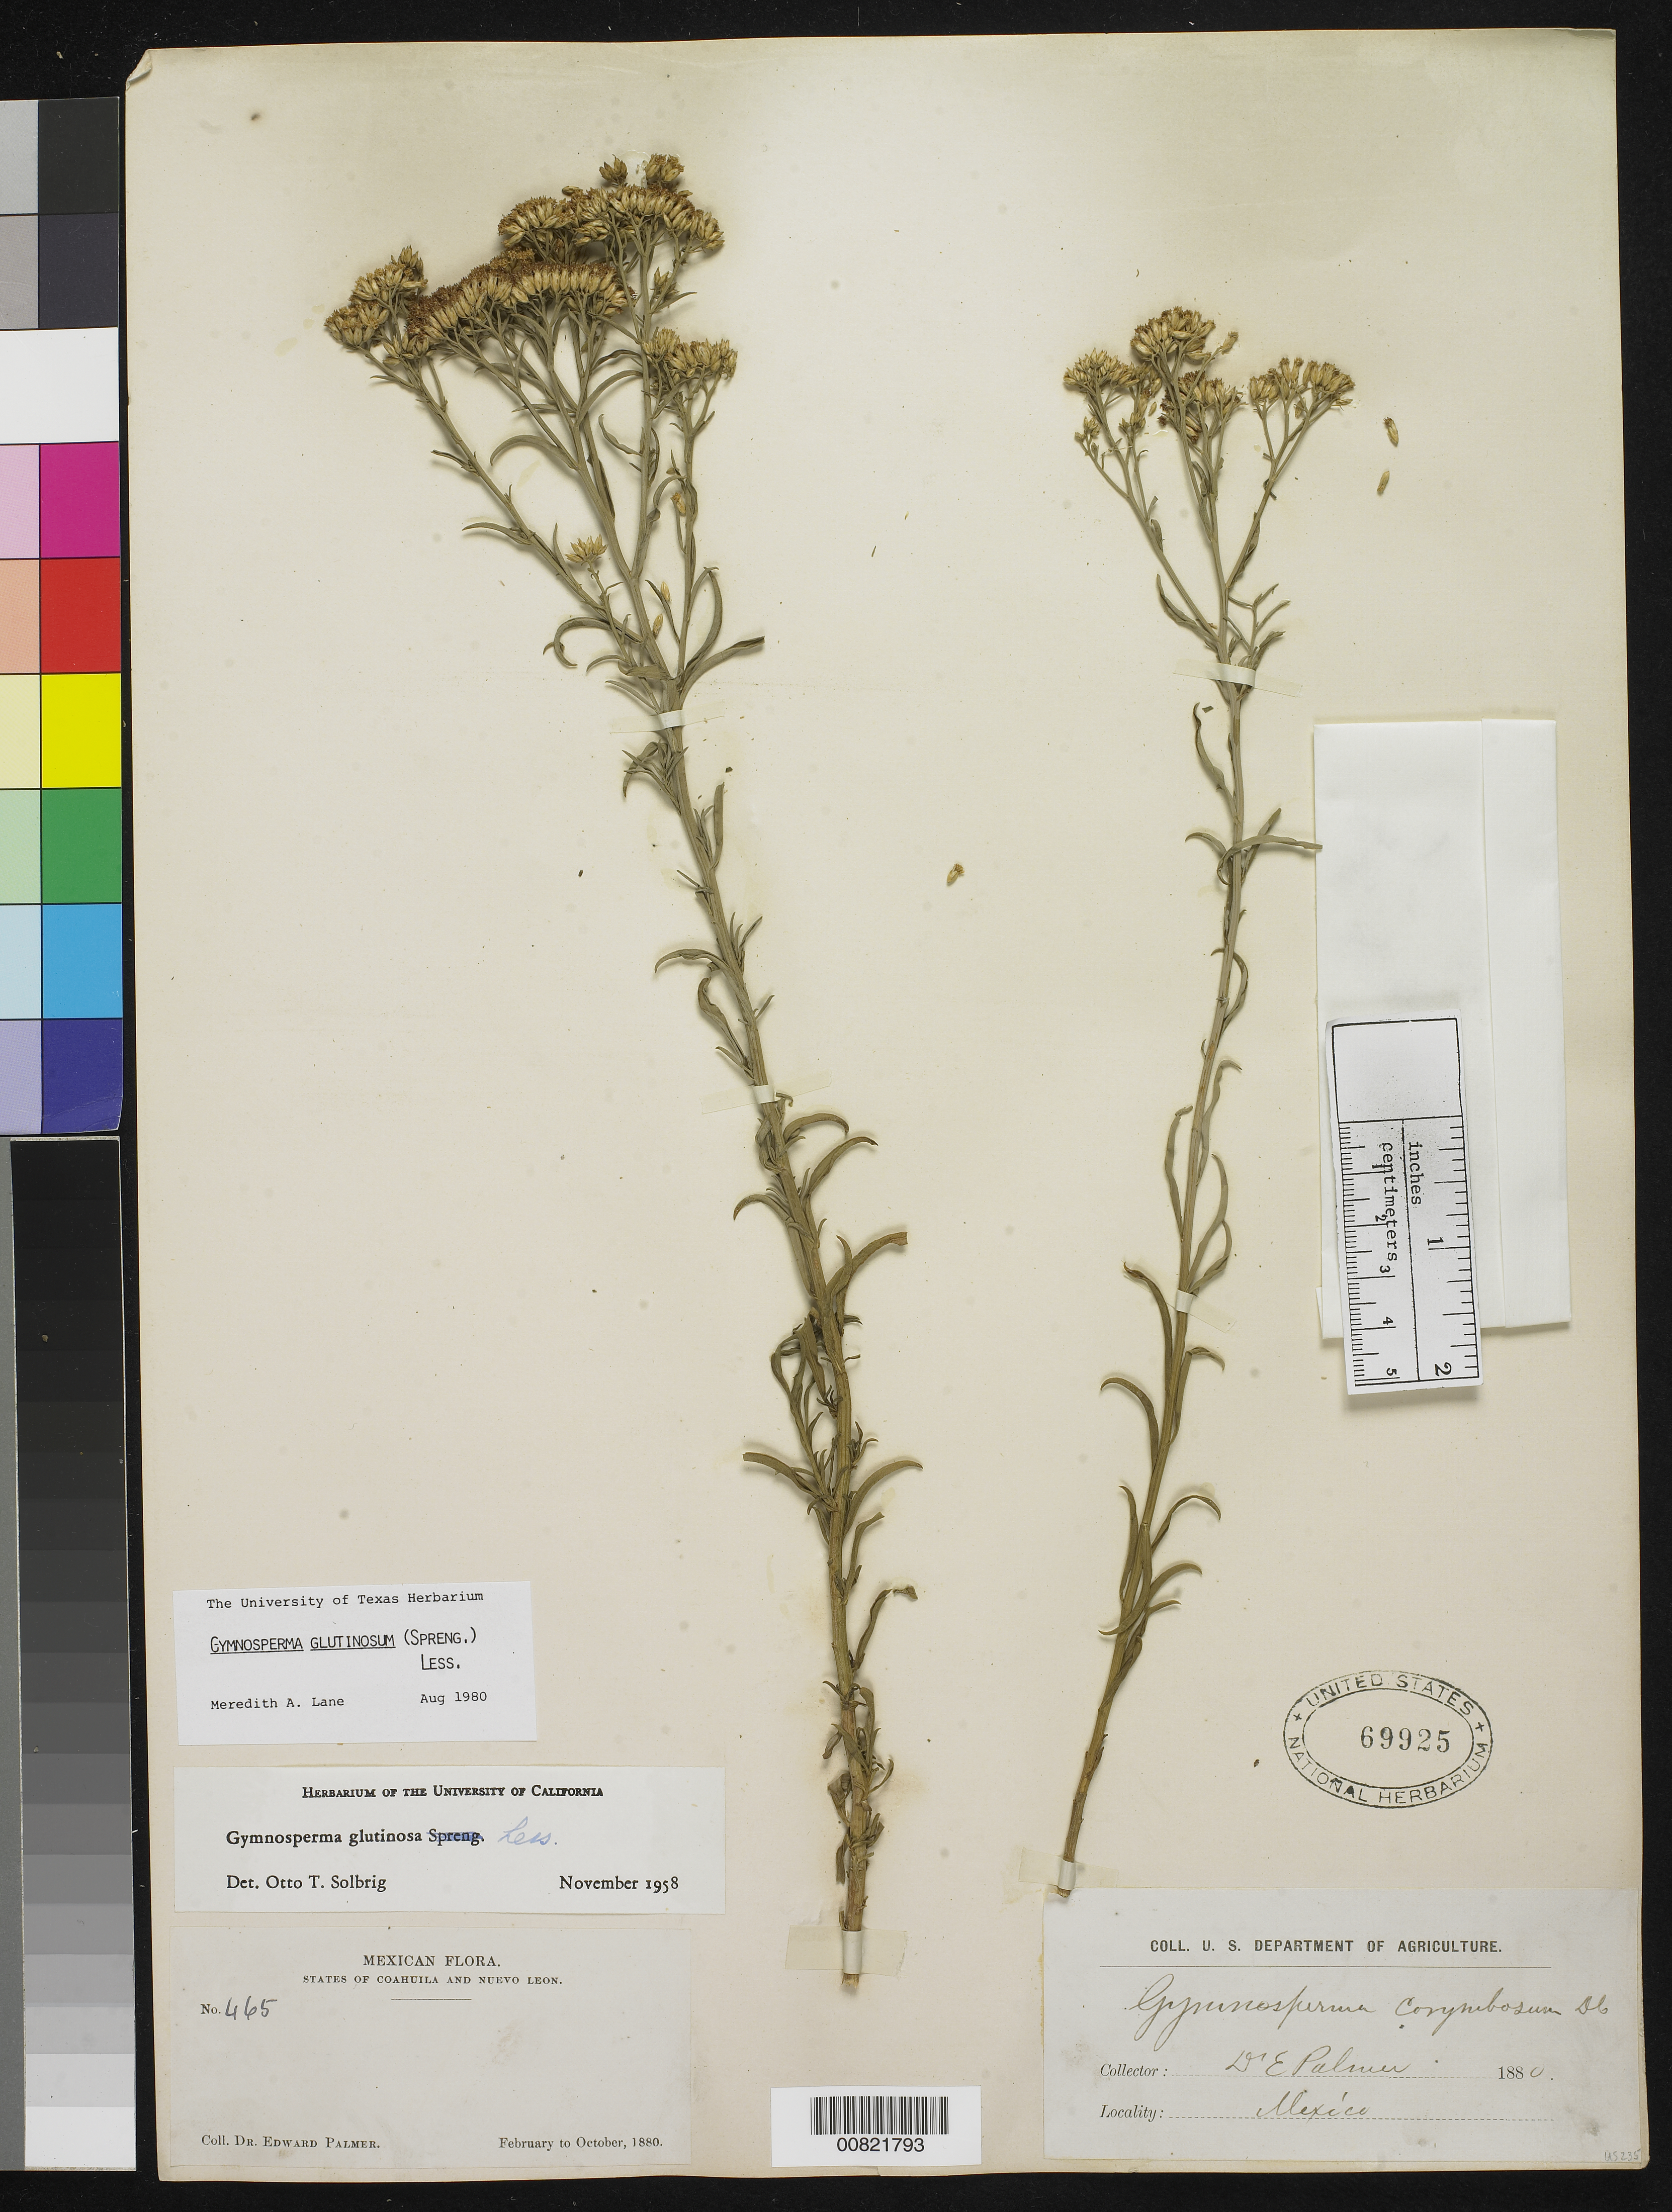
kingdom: Plantae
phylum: Tracheophyta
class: Magnoliopsida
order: Asterales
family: Asteraceae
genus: Gymnosperma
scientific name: Gymnosperma glutinosum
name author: (Spreng.) Less.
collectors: E. Palmer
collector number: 465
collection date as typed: Feb 1880 to -- Oct 1880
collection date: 1880-02/1880-10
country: Mexico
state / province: Coahuila / Nuevo León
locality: States of Coahuila and Nuevo León.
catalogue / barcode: US 69925